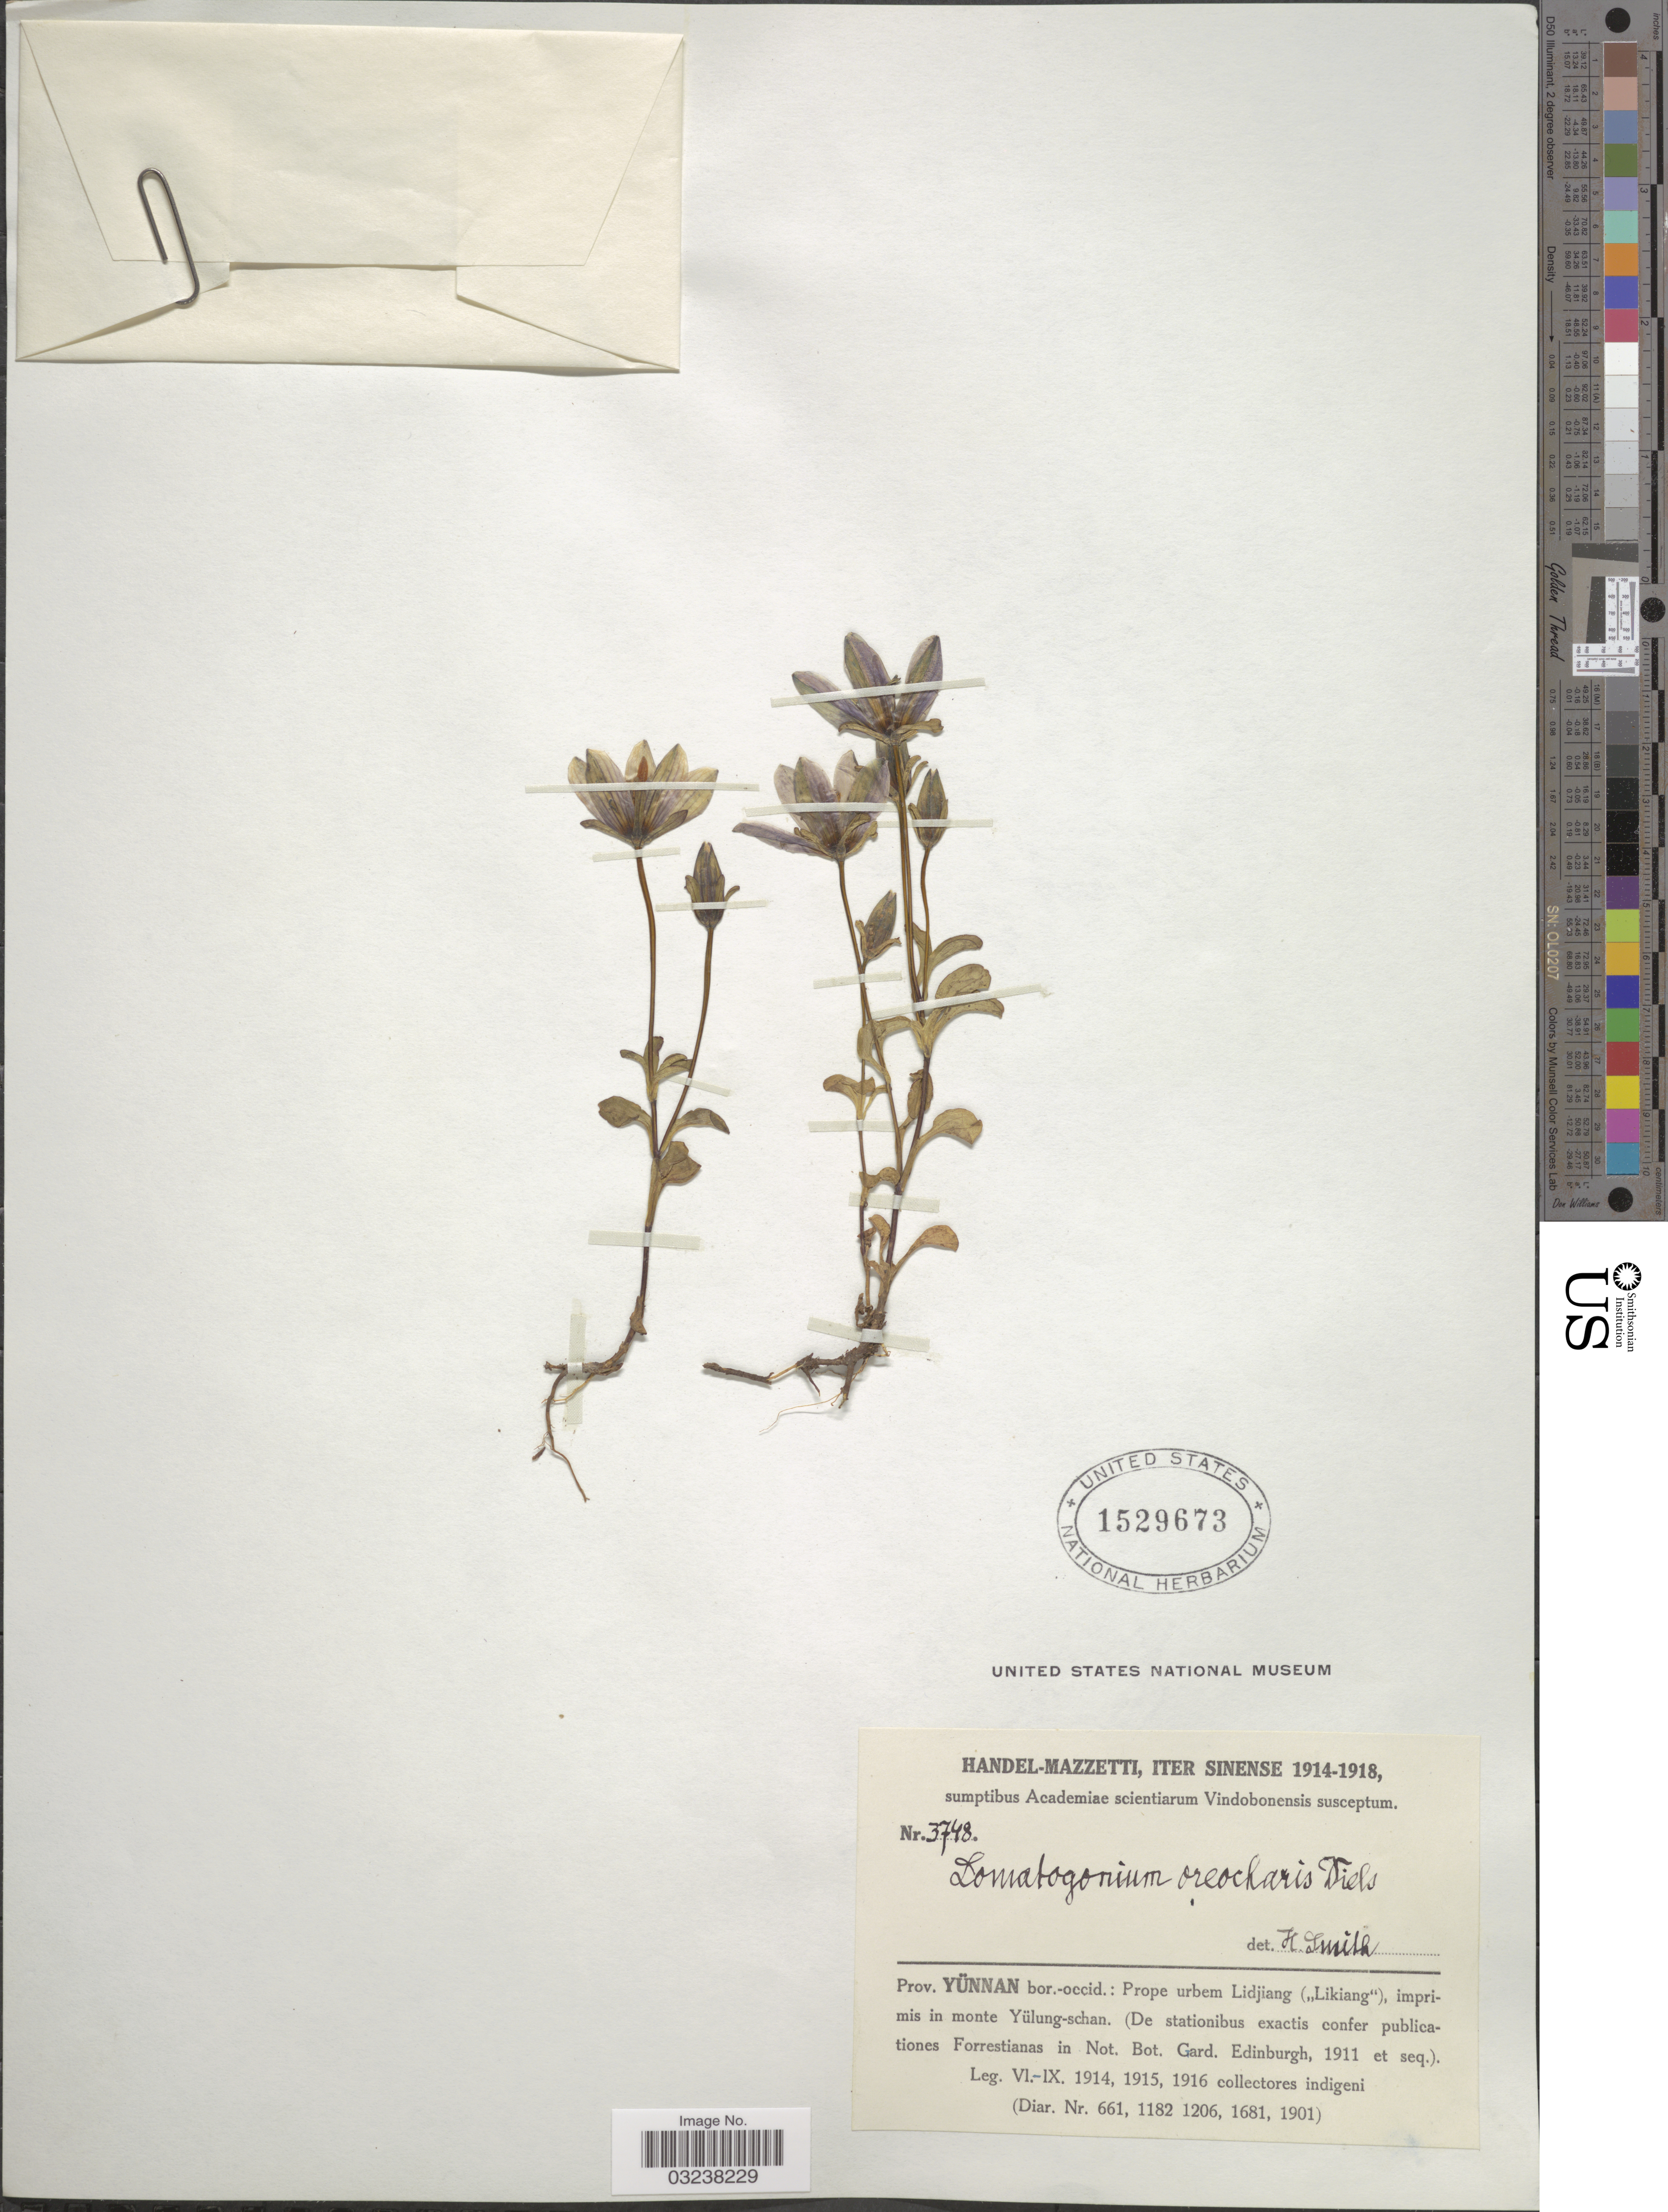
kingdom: Plantae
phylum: Tracheophyta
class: Magnoliopsida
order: Gentianales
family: Gentianaceae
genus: Lomatogonium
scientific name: Lomatogonium oreocharis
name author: (Diels) C. Marquand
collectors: H. Handel-Mazzetti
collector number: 3748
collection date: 1914-06/1916-09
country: China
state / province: Yunnan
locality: Yünnan bor.-occid.: Prope urbem Lidjiang ("Likiang"), imprimis in monte Yülung-schan.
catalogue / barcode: US 1529673